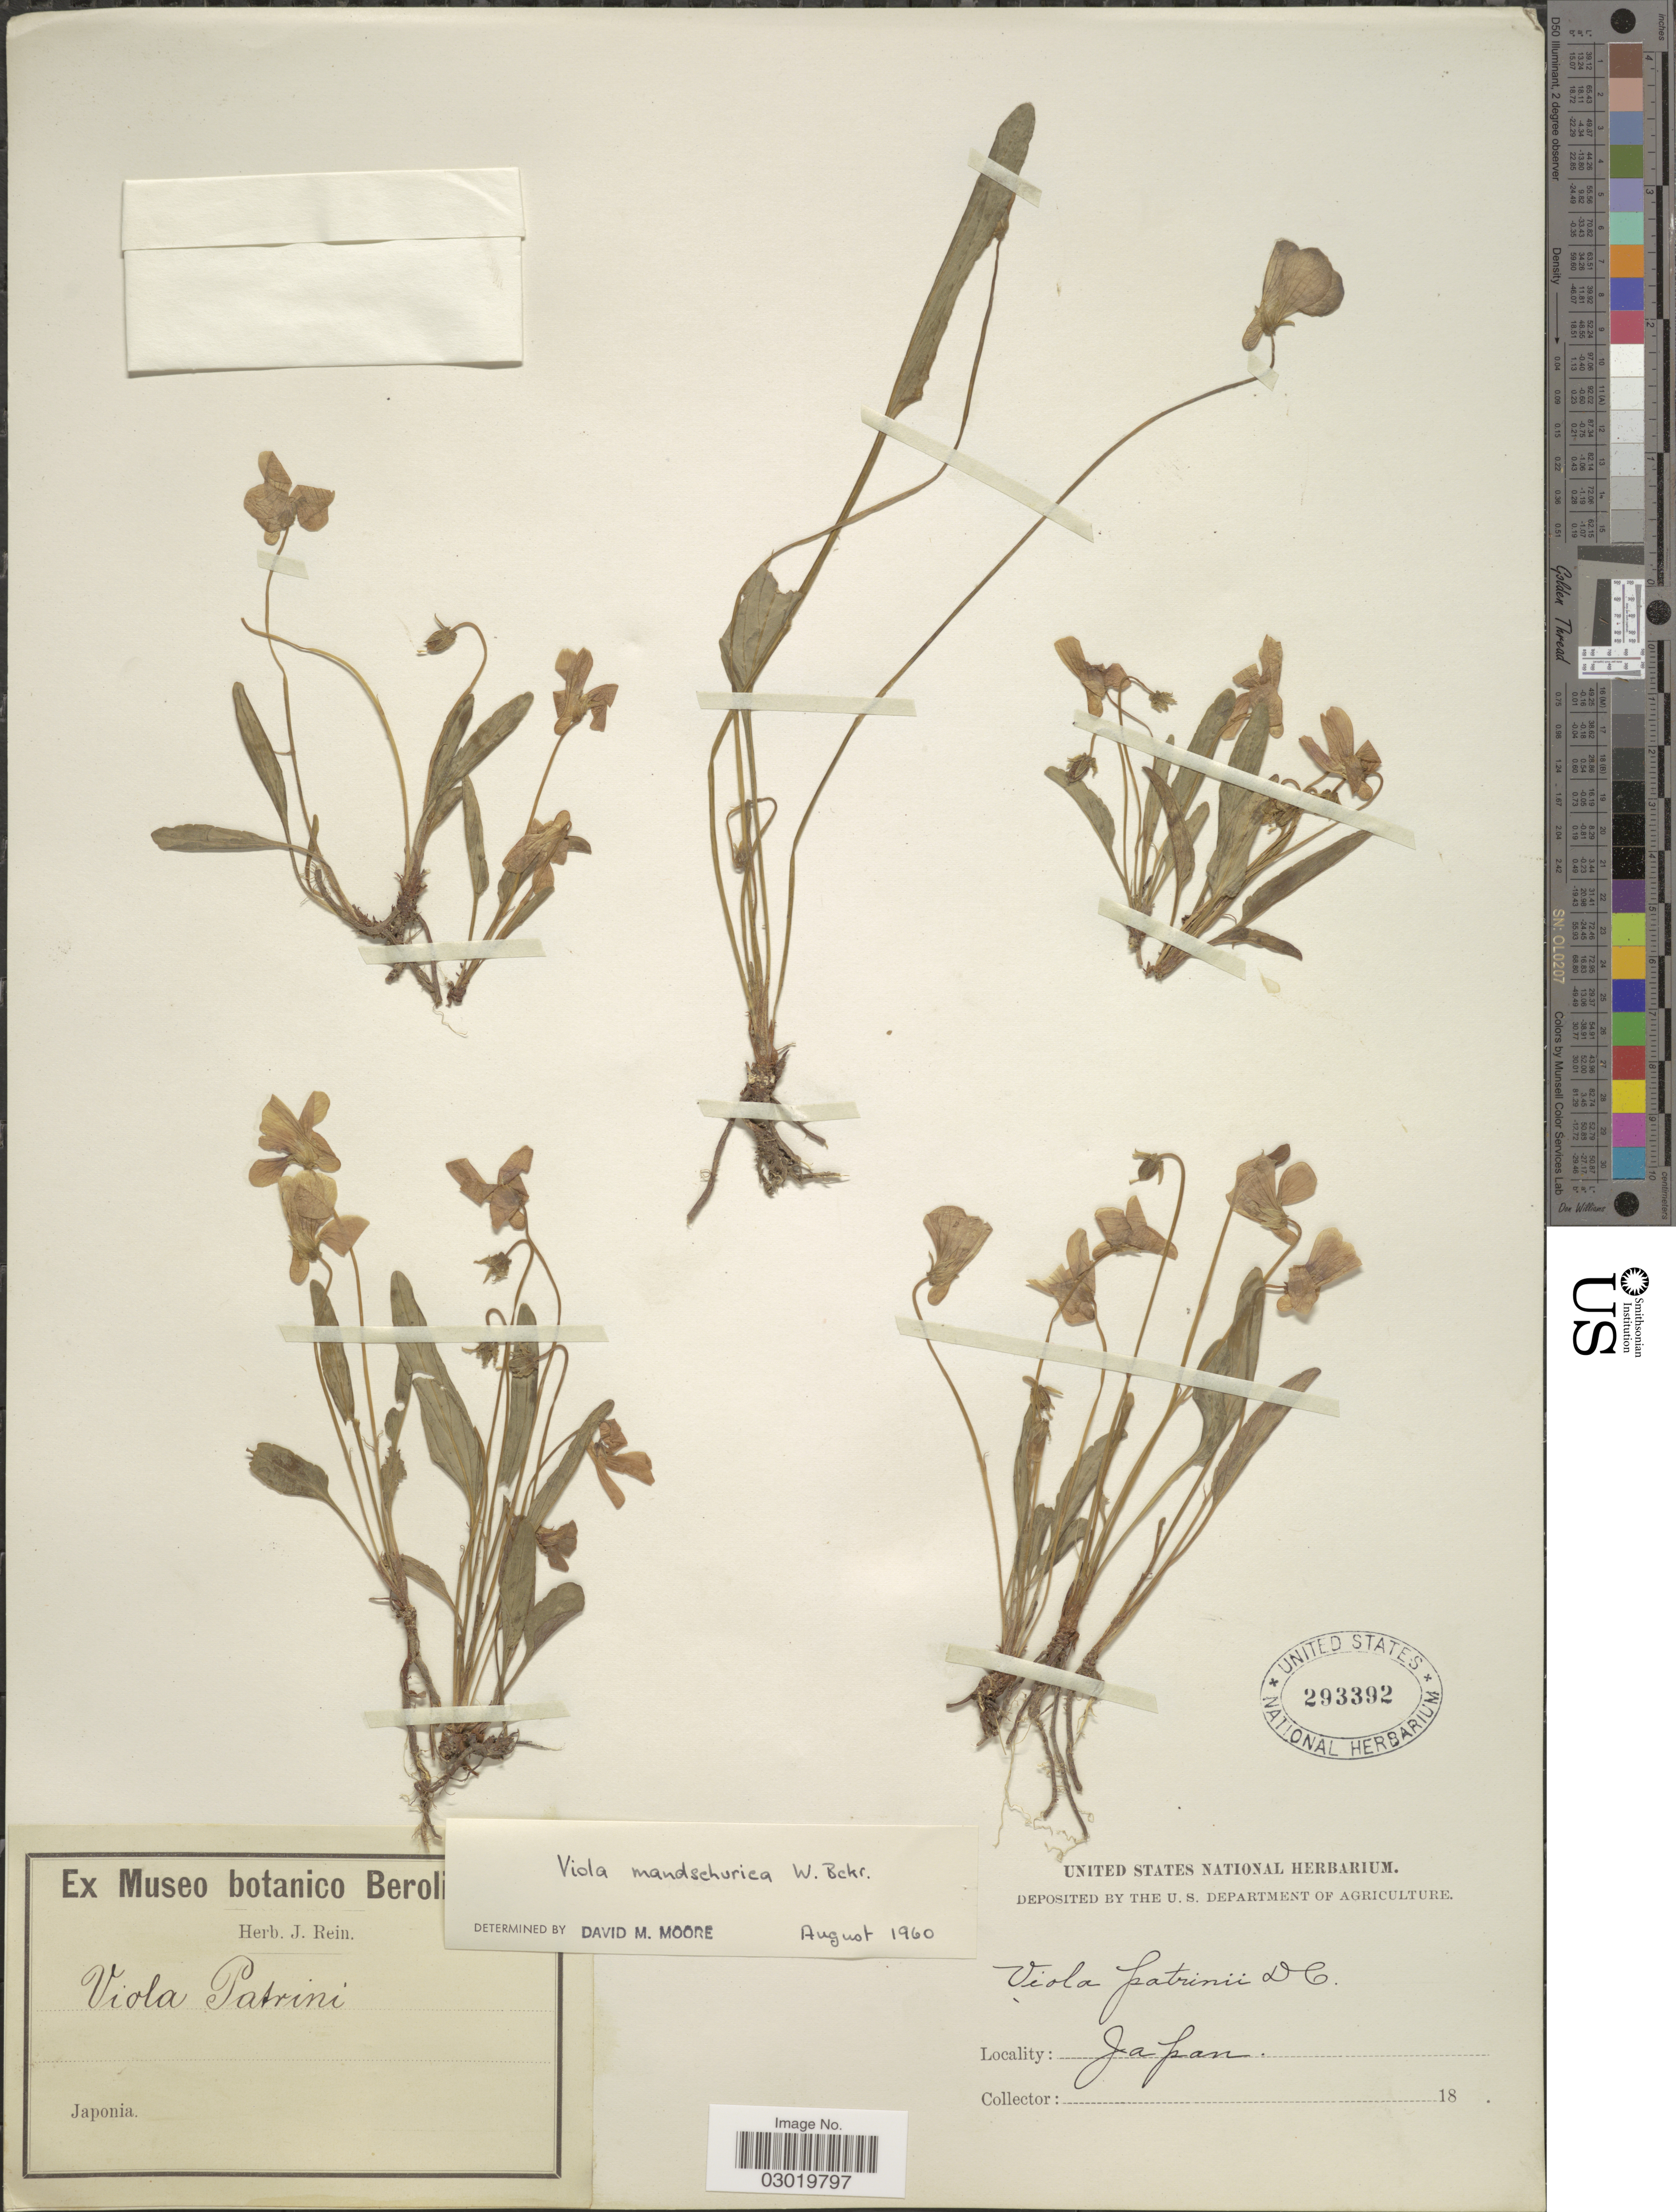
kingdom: Plantae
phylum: Tracheophyta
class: Magnoliopsida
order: Malpighiales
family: Violaceae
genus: Viola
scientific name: Viola mandshurica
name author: W. Becker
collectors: ex herb. J. Rein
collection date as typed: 18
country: Japan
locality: Japonia.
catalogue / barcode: US 293392